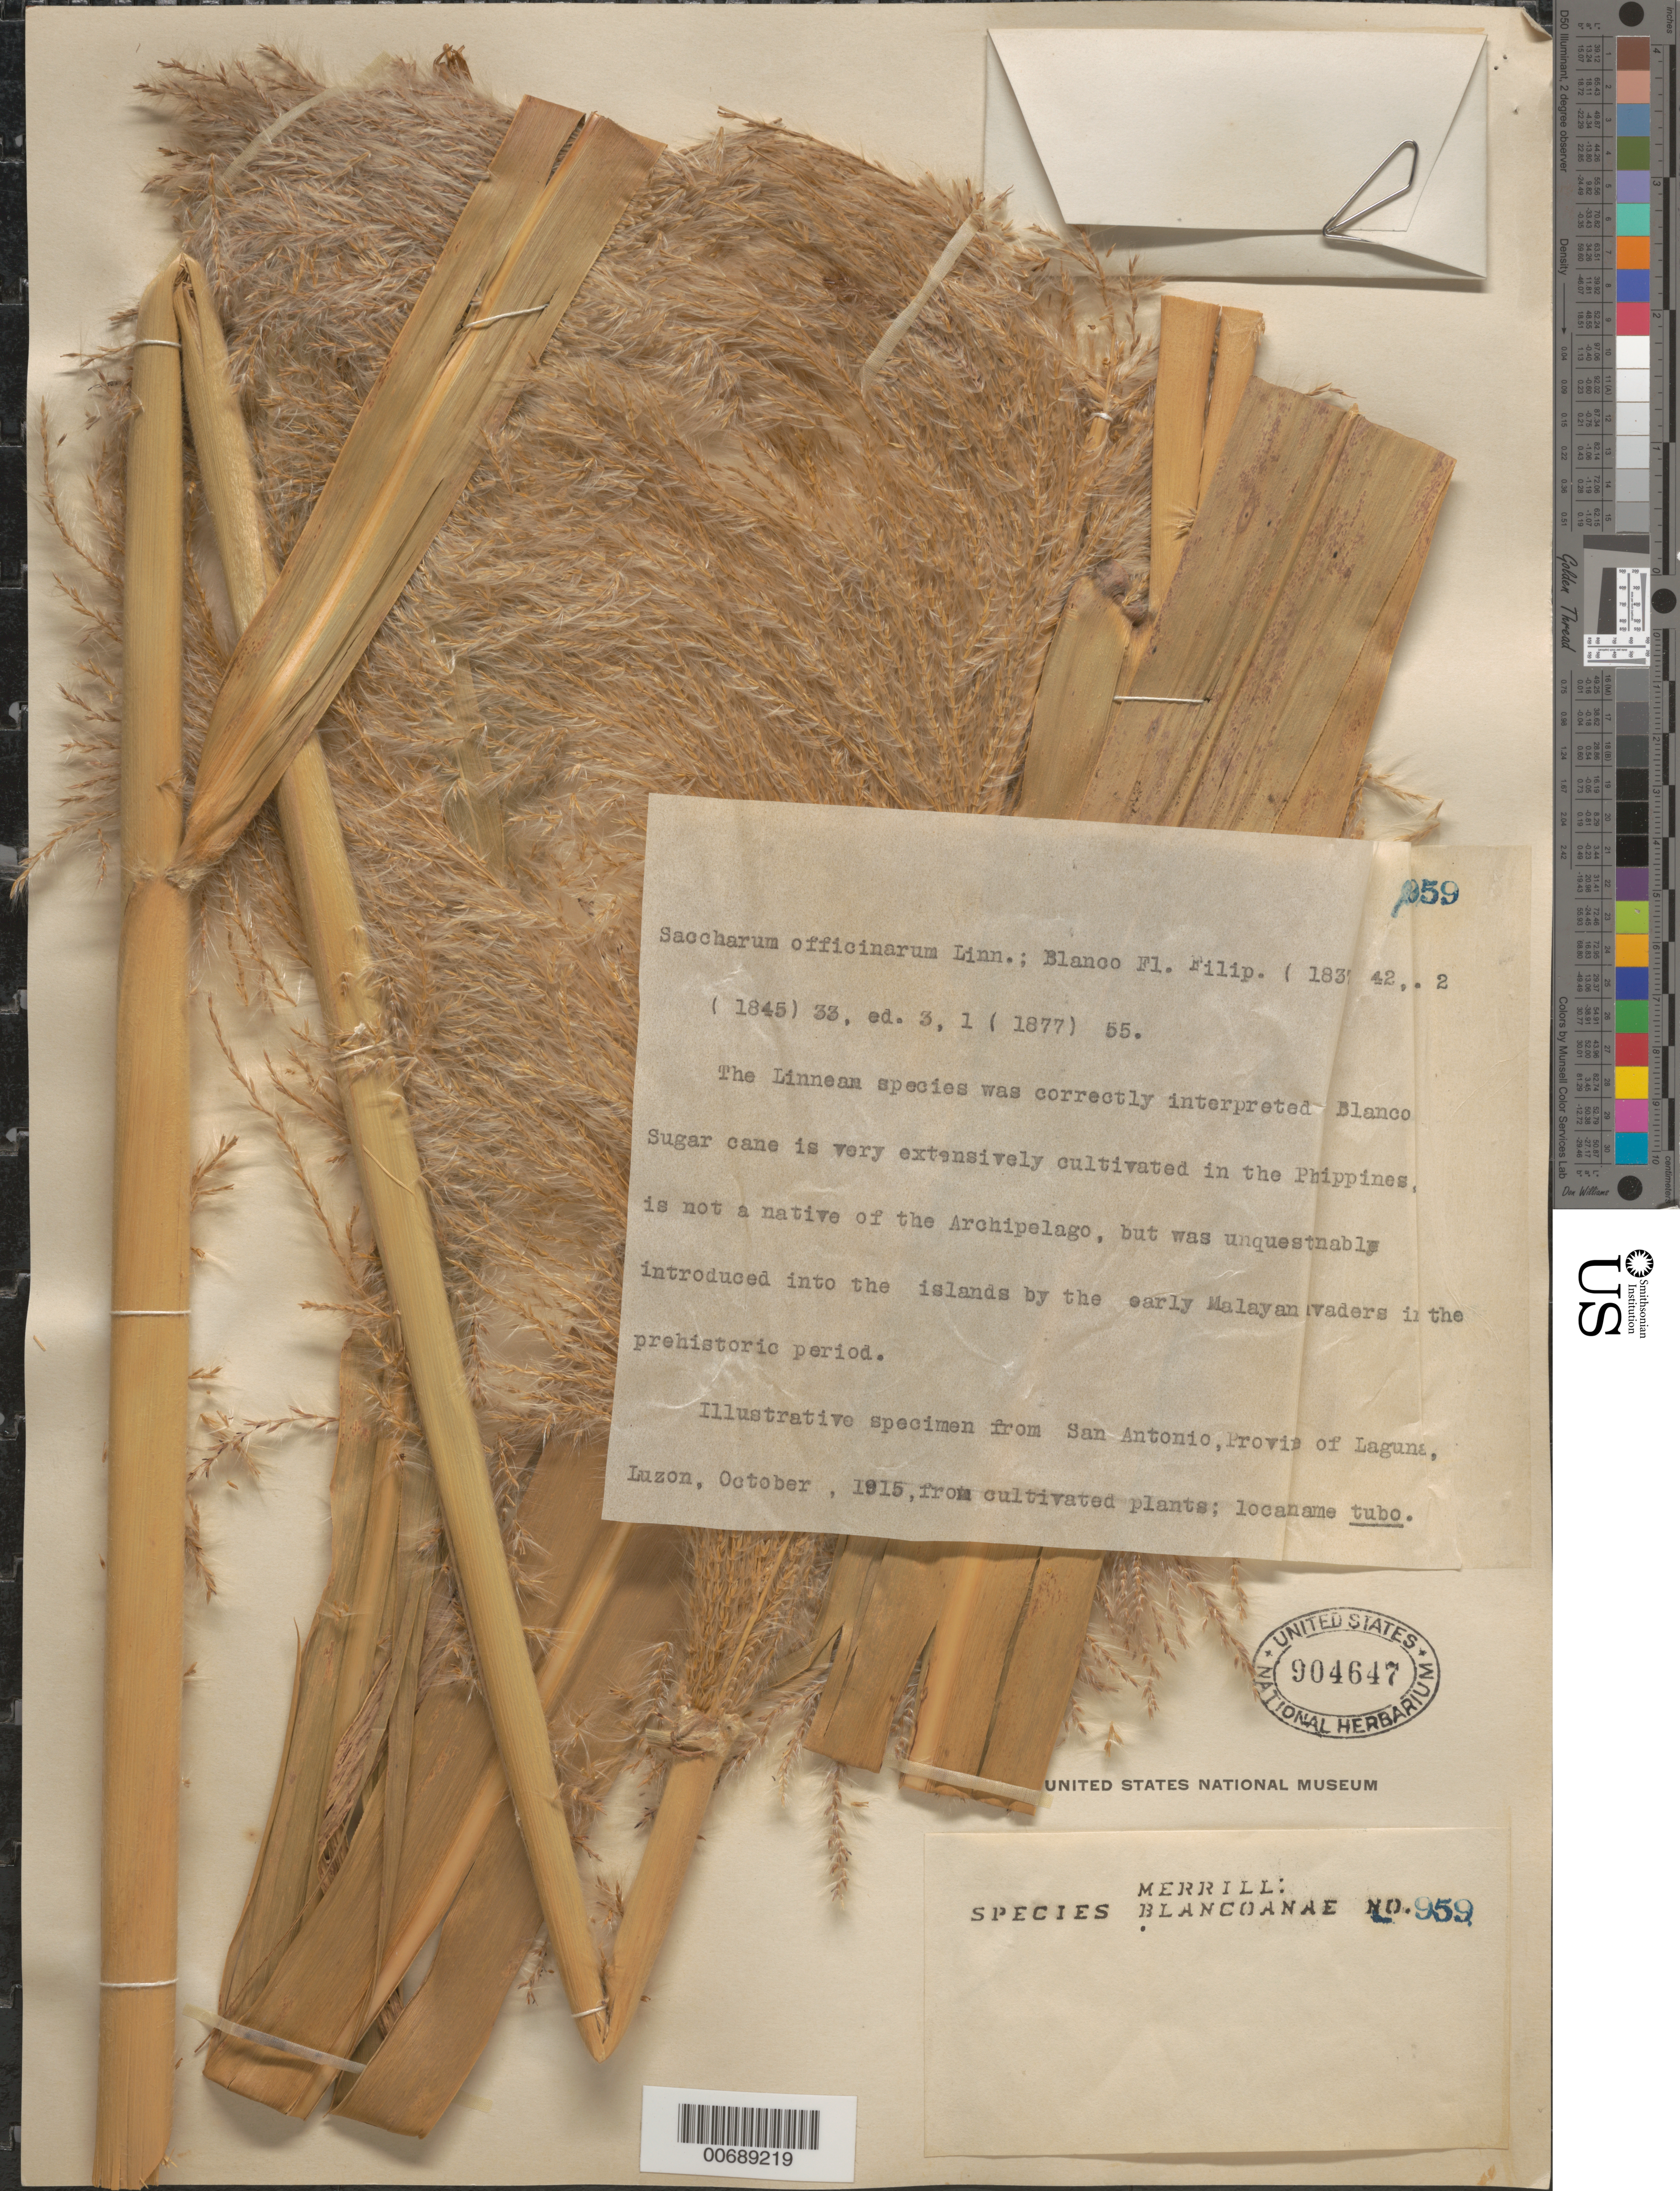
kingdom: Plantae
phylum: Tracheophyta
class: Liliopsida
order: Poales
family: Poaceae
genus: Saccharum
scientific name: Saccharum officinarum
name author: L.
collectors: E. D. Merrill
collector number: Sp. Blancoan. 0959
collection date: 1915-10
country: Philippines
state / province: Calabarzon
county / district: Laguna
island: Luzon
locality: San Antonio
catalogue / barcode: US 904647